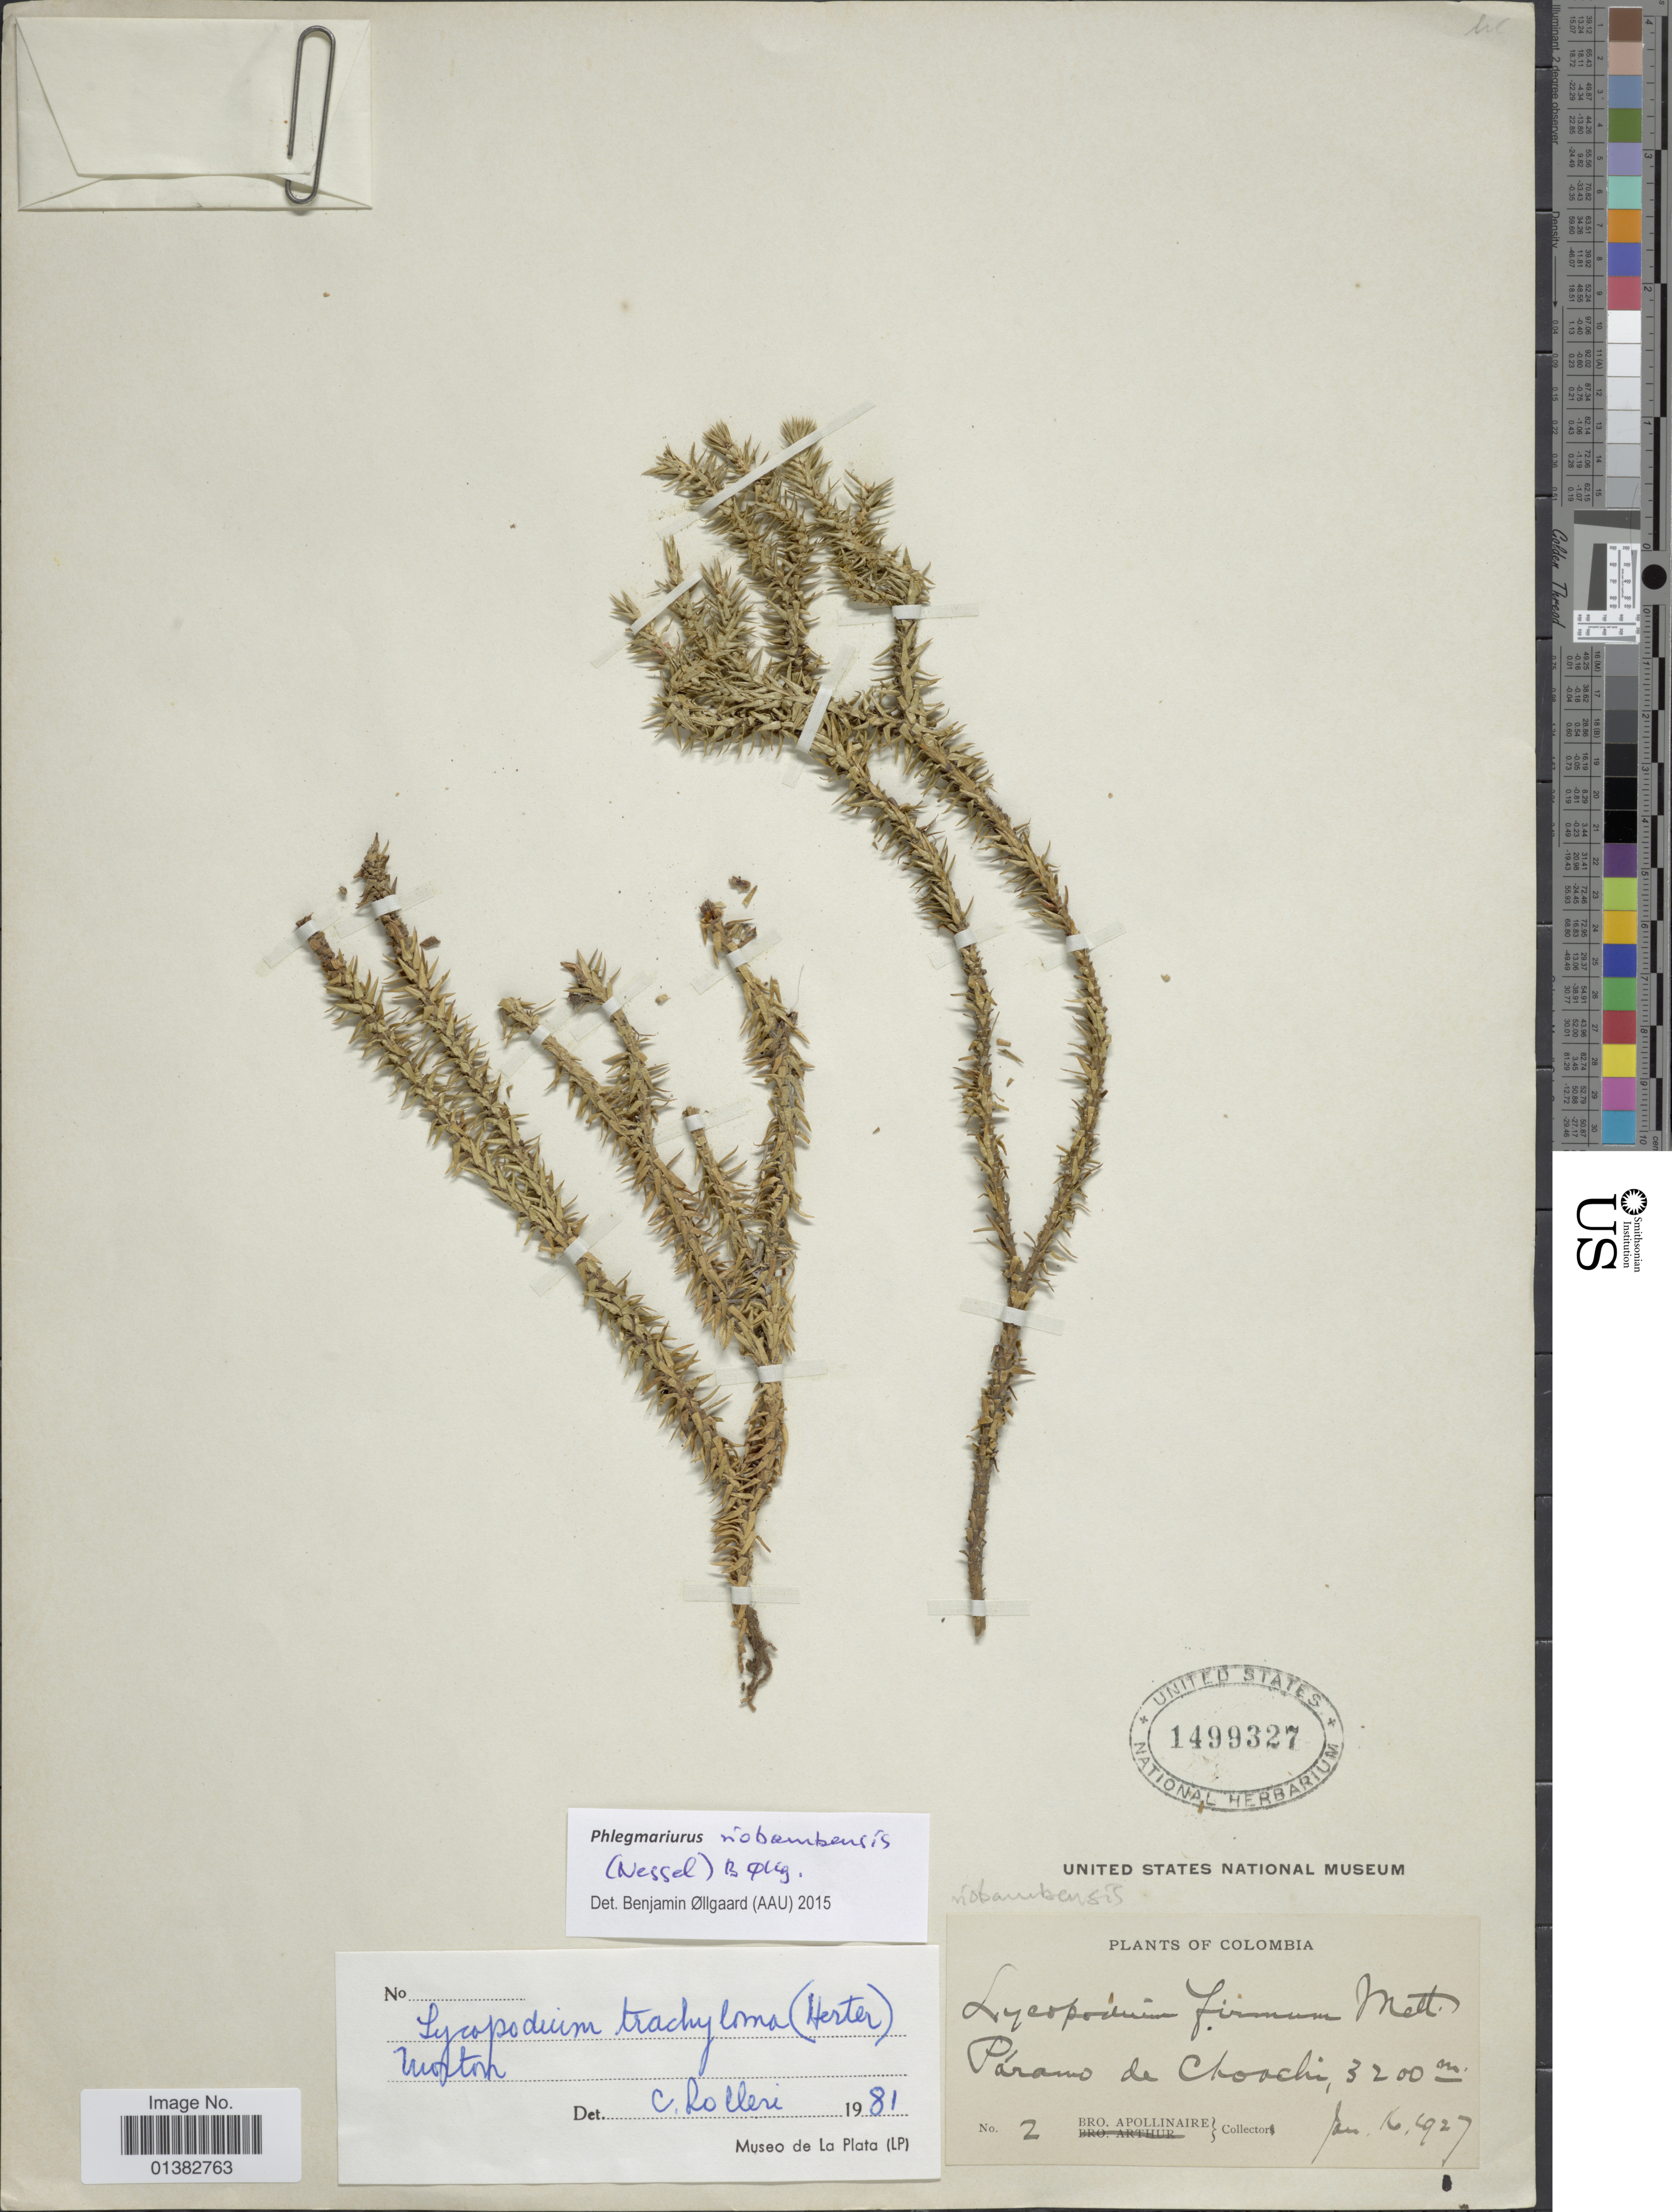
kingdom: Plantae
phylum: Tracheophyta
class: Lycopodiopsida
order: Lycopodiales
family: Lycopodiaceae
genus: Phlegmariurus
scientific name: Phlegmariurus riobambensis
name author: (Nessel) B. Øllg.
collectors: Bro. Apollinaire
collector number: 2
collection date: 1927-01-16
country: Colombia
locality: Páramo de Choachi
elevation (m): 3200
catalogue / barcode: US 1499327